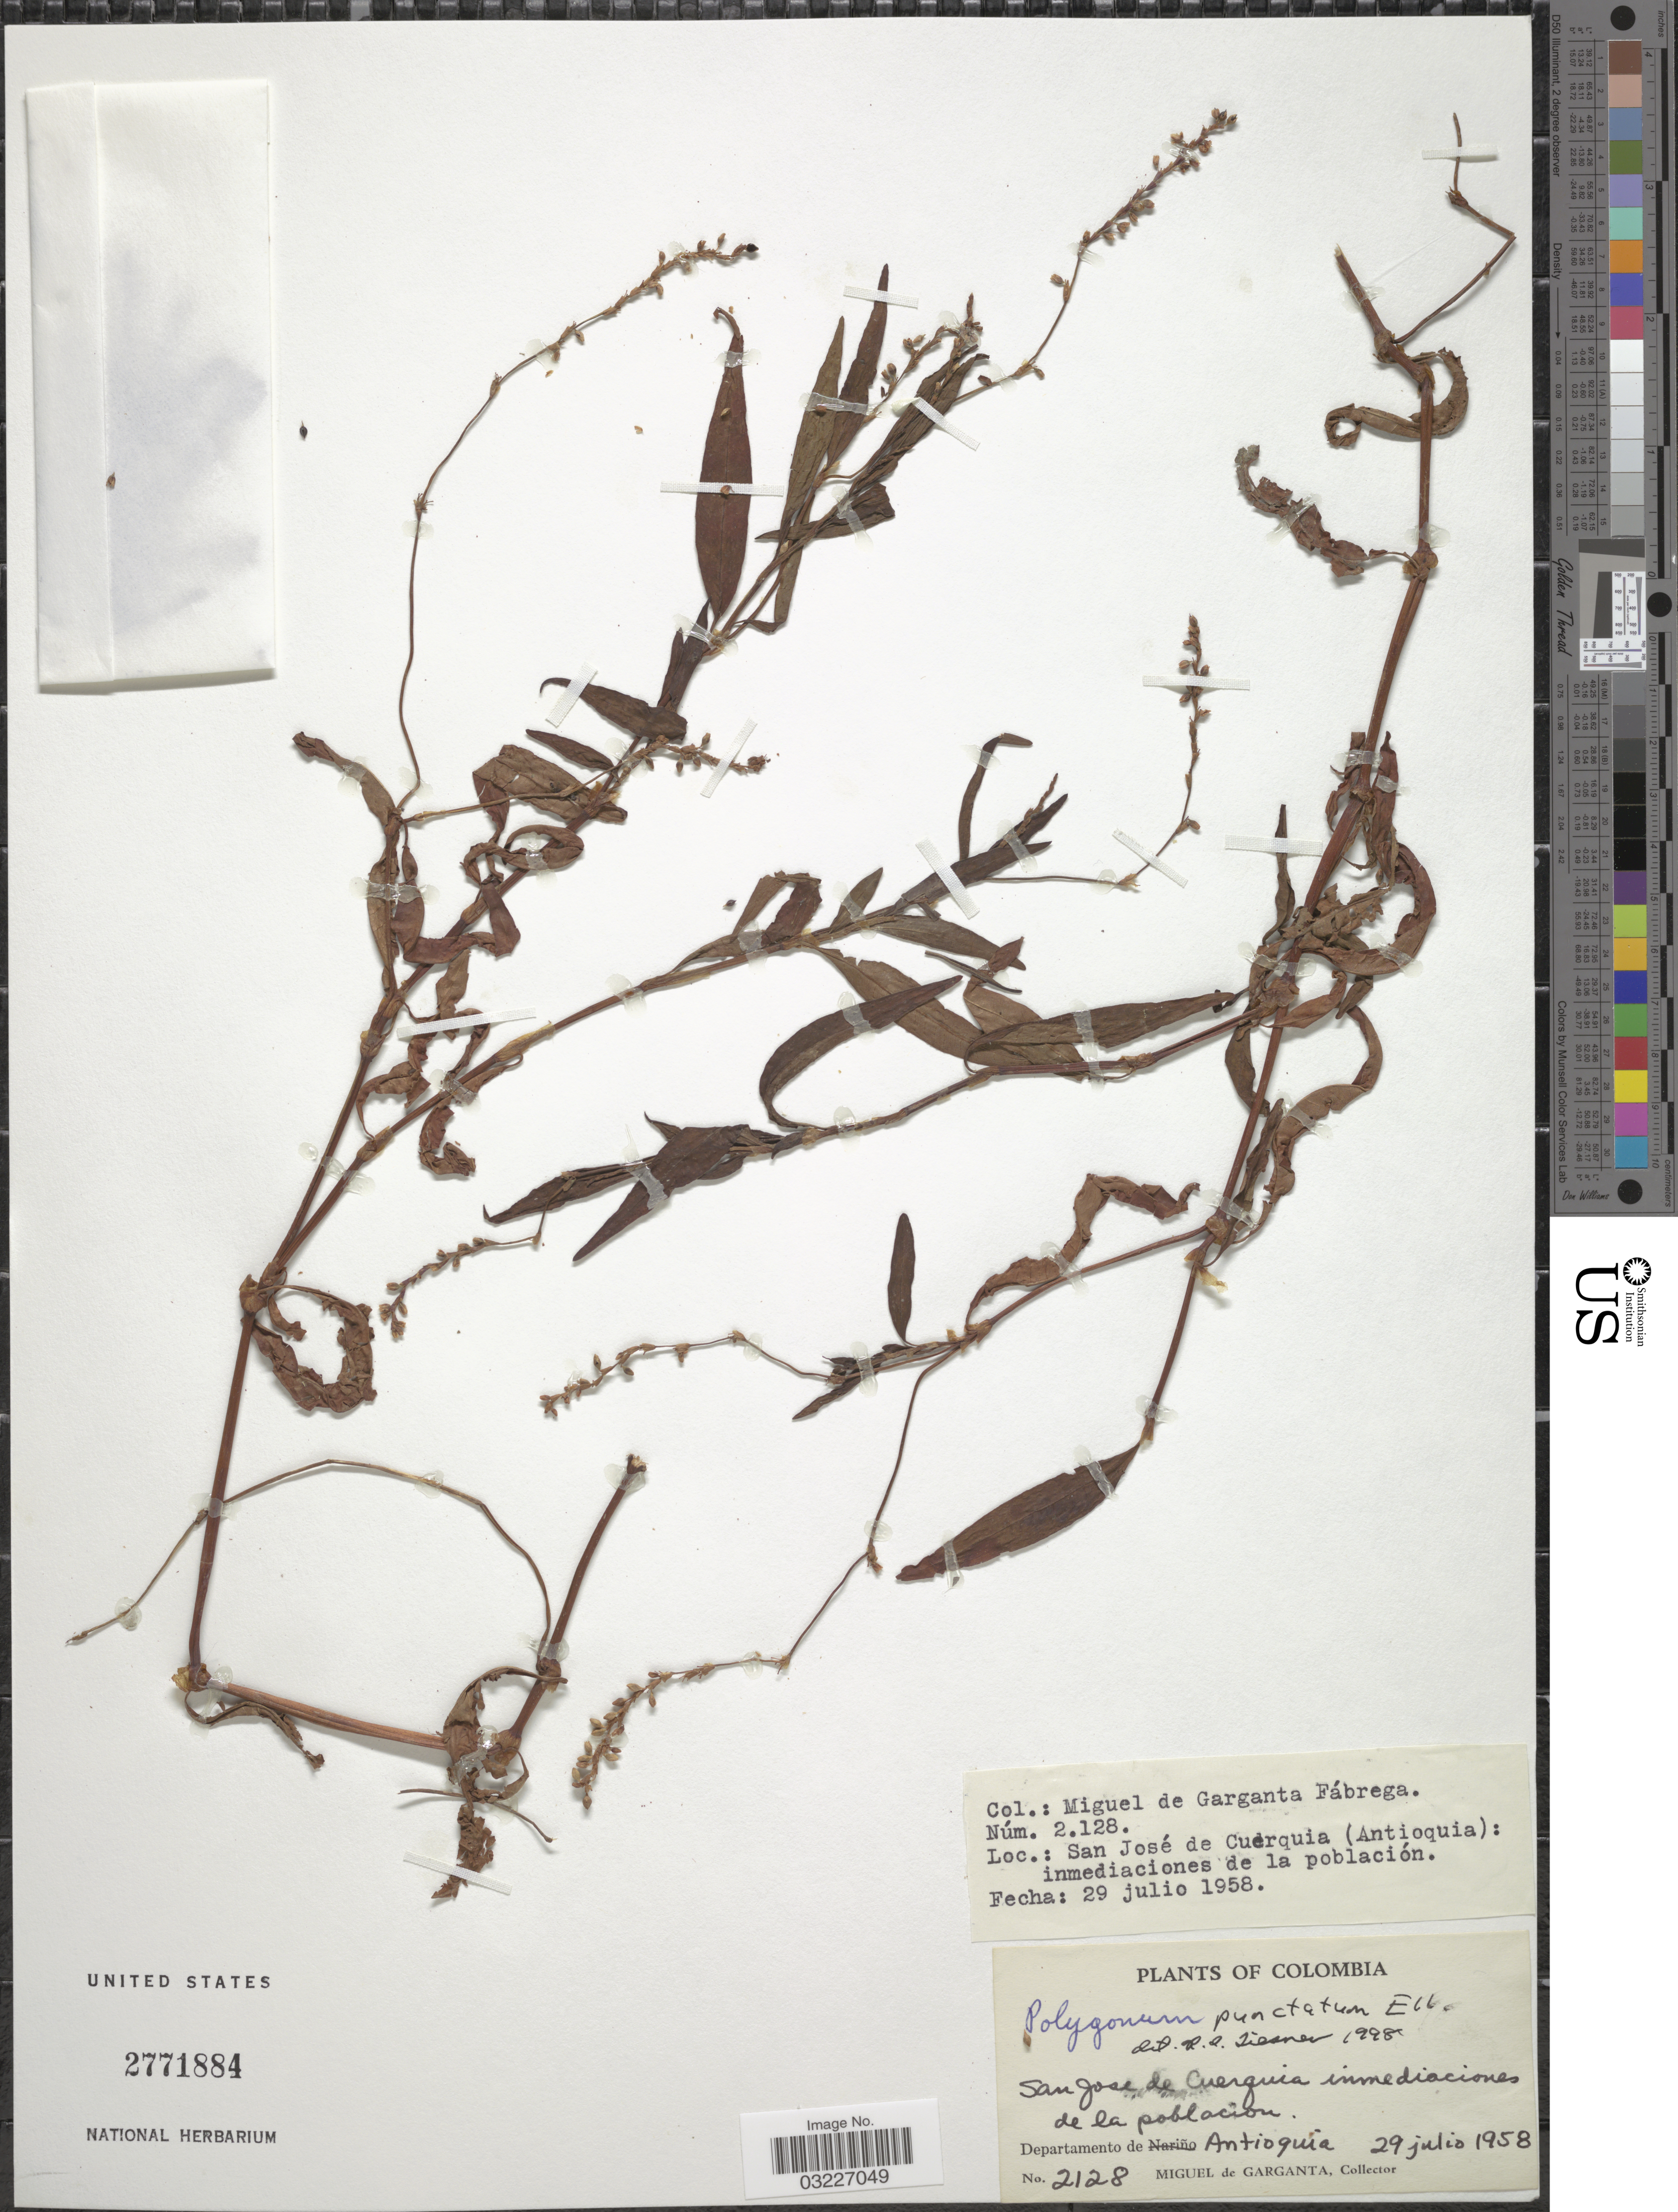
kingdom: Plantae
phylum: Tracheophyta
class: Magnoliopsida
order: Caryophyllales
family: Polygonaceae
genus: Polygonum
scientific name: Polygonum opelousanum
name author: Riddell ex Small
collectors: M. Fabrega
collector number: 2128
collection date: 1958-07-29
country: Colombia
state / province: Antioquia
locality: San José de Cuerquia (Antioquia); immediaciones de la población. Departamento de Antioquia.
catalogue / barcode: US 2771884